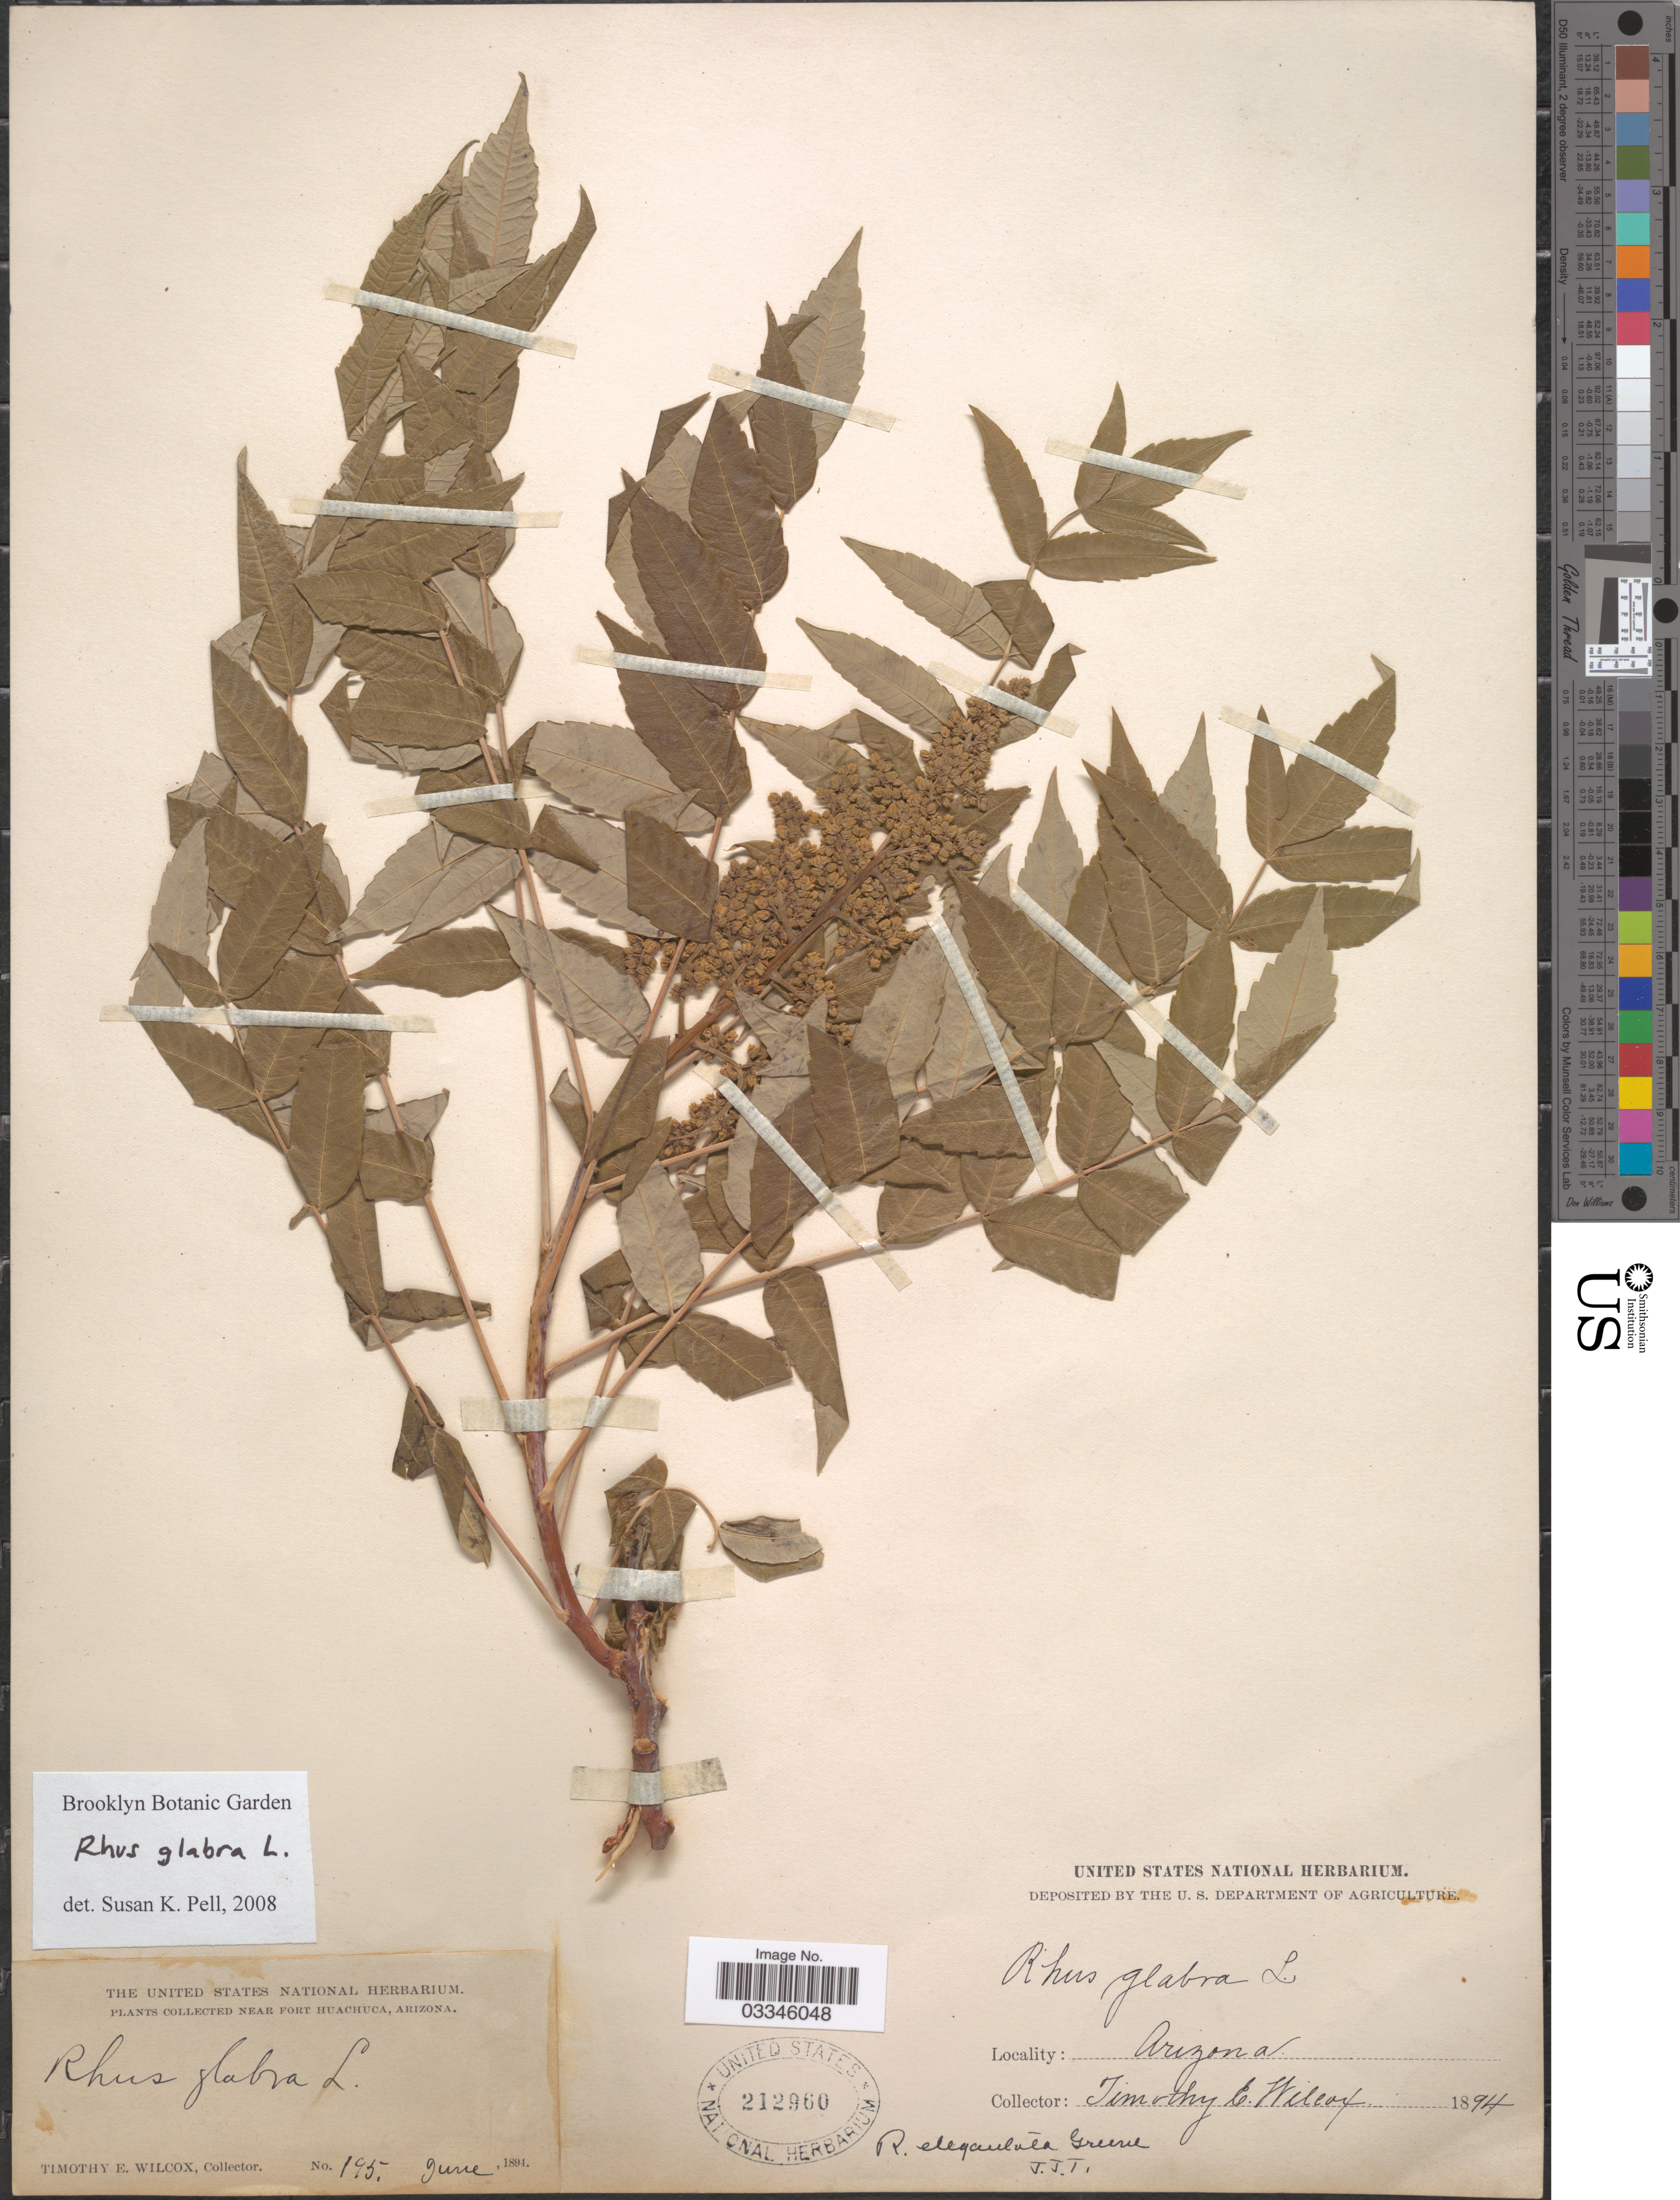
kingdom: Plantae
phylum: Tracheophyta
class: Magnoliopsida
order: Sapindales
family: Anacardiaceae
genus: Rhus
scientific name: Rhus glabra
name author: L.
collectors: T. E. Wilcox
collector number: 195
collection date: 1894-06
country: United States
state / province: Arizona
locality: Near Fort Huachuca.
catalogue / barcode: US 212960